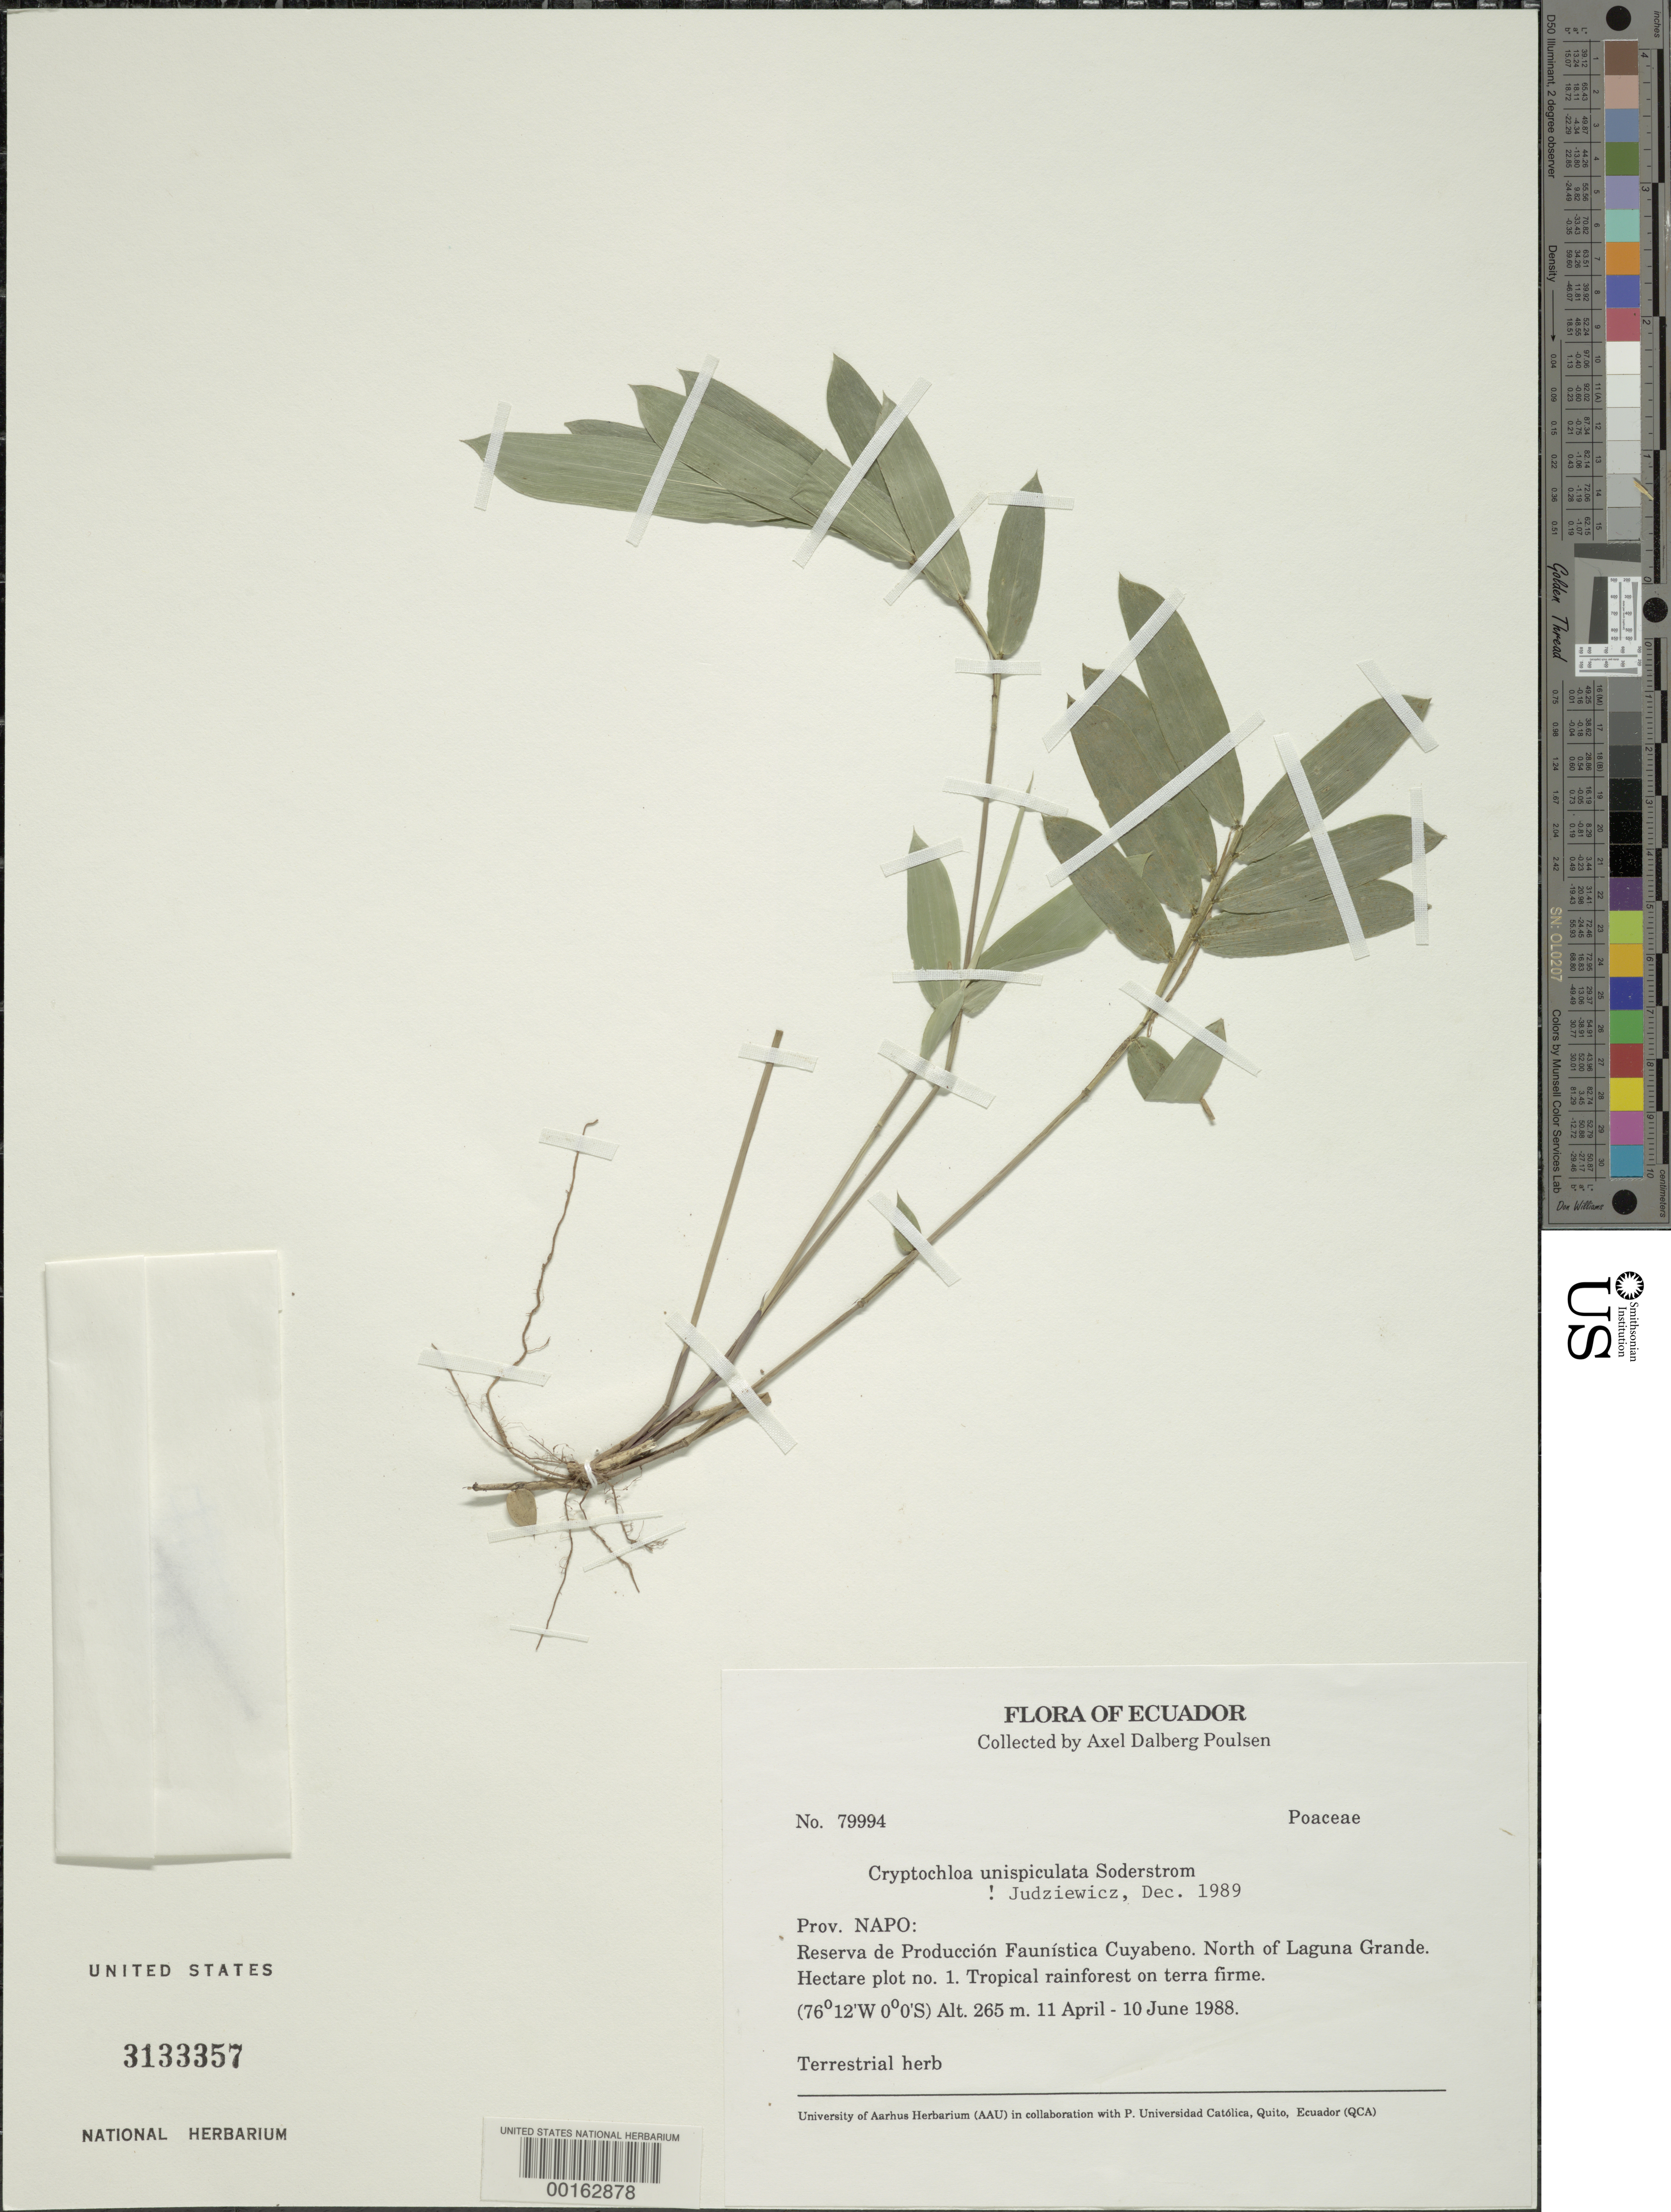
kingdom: Plantae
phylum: Tracheophyta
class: Liliopsida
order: Poales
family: Poaceae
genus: Cryptochloa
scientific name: Cryptochloa unispiculata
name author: Soderstr.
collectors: A. Poulsen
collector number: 79994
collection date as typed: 11 Apr 1988 to 10 Jun 1988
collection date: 1988-04-11/1988-06-10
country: Ecuador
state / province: Napo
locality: Reserva de Produccion Faunistica Cuyabeno, N of Laguna Grande, Hectare plot no. 1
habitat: Tropical rainforest on terra firme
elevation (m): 265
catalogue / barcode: US 3133357